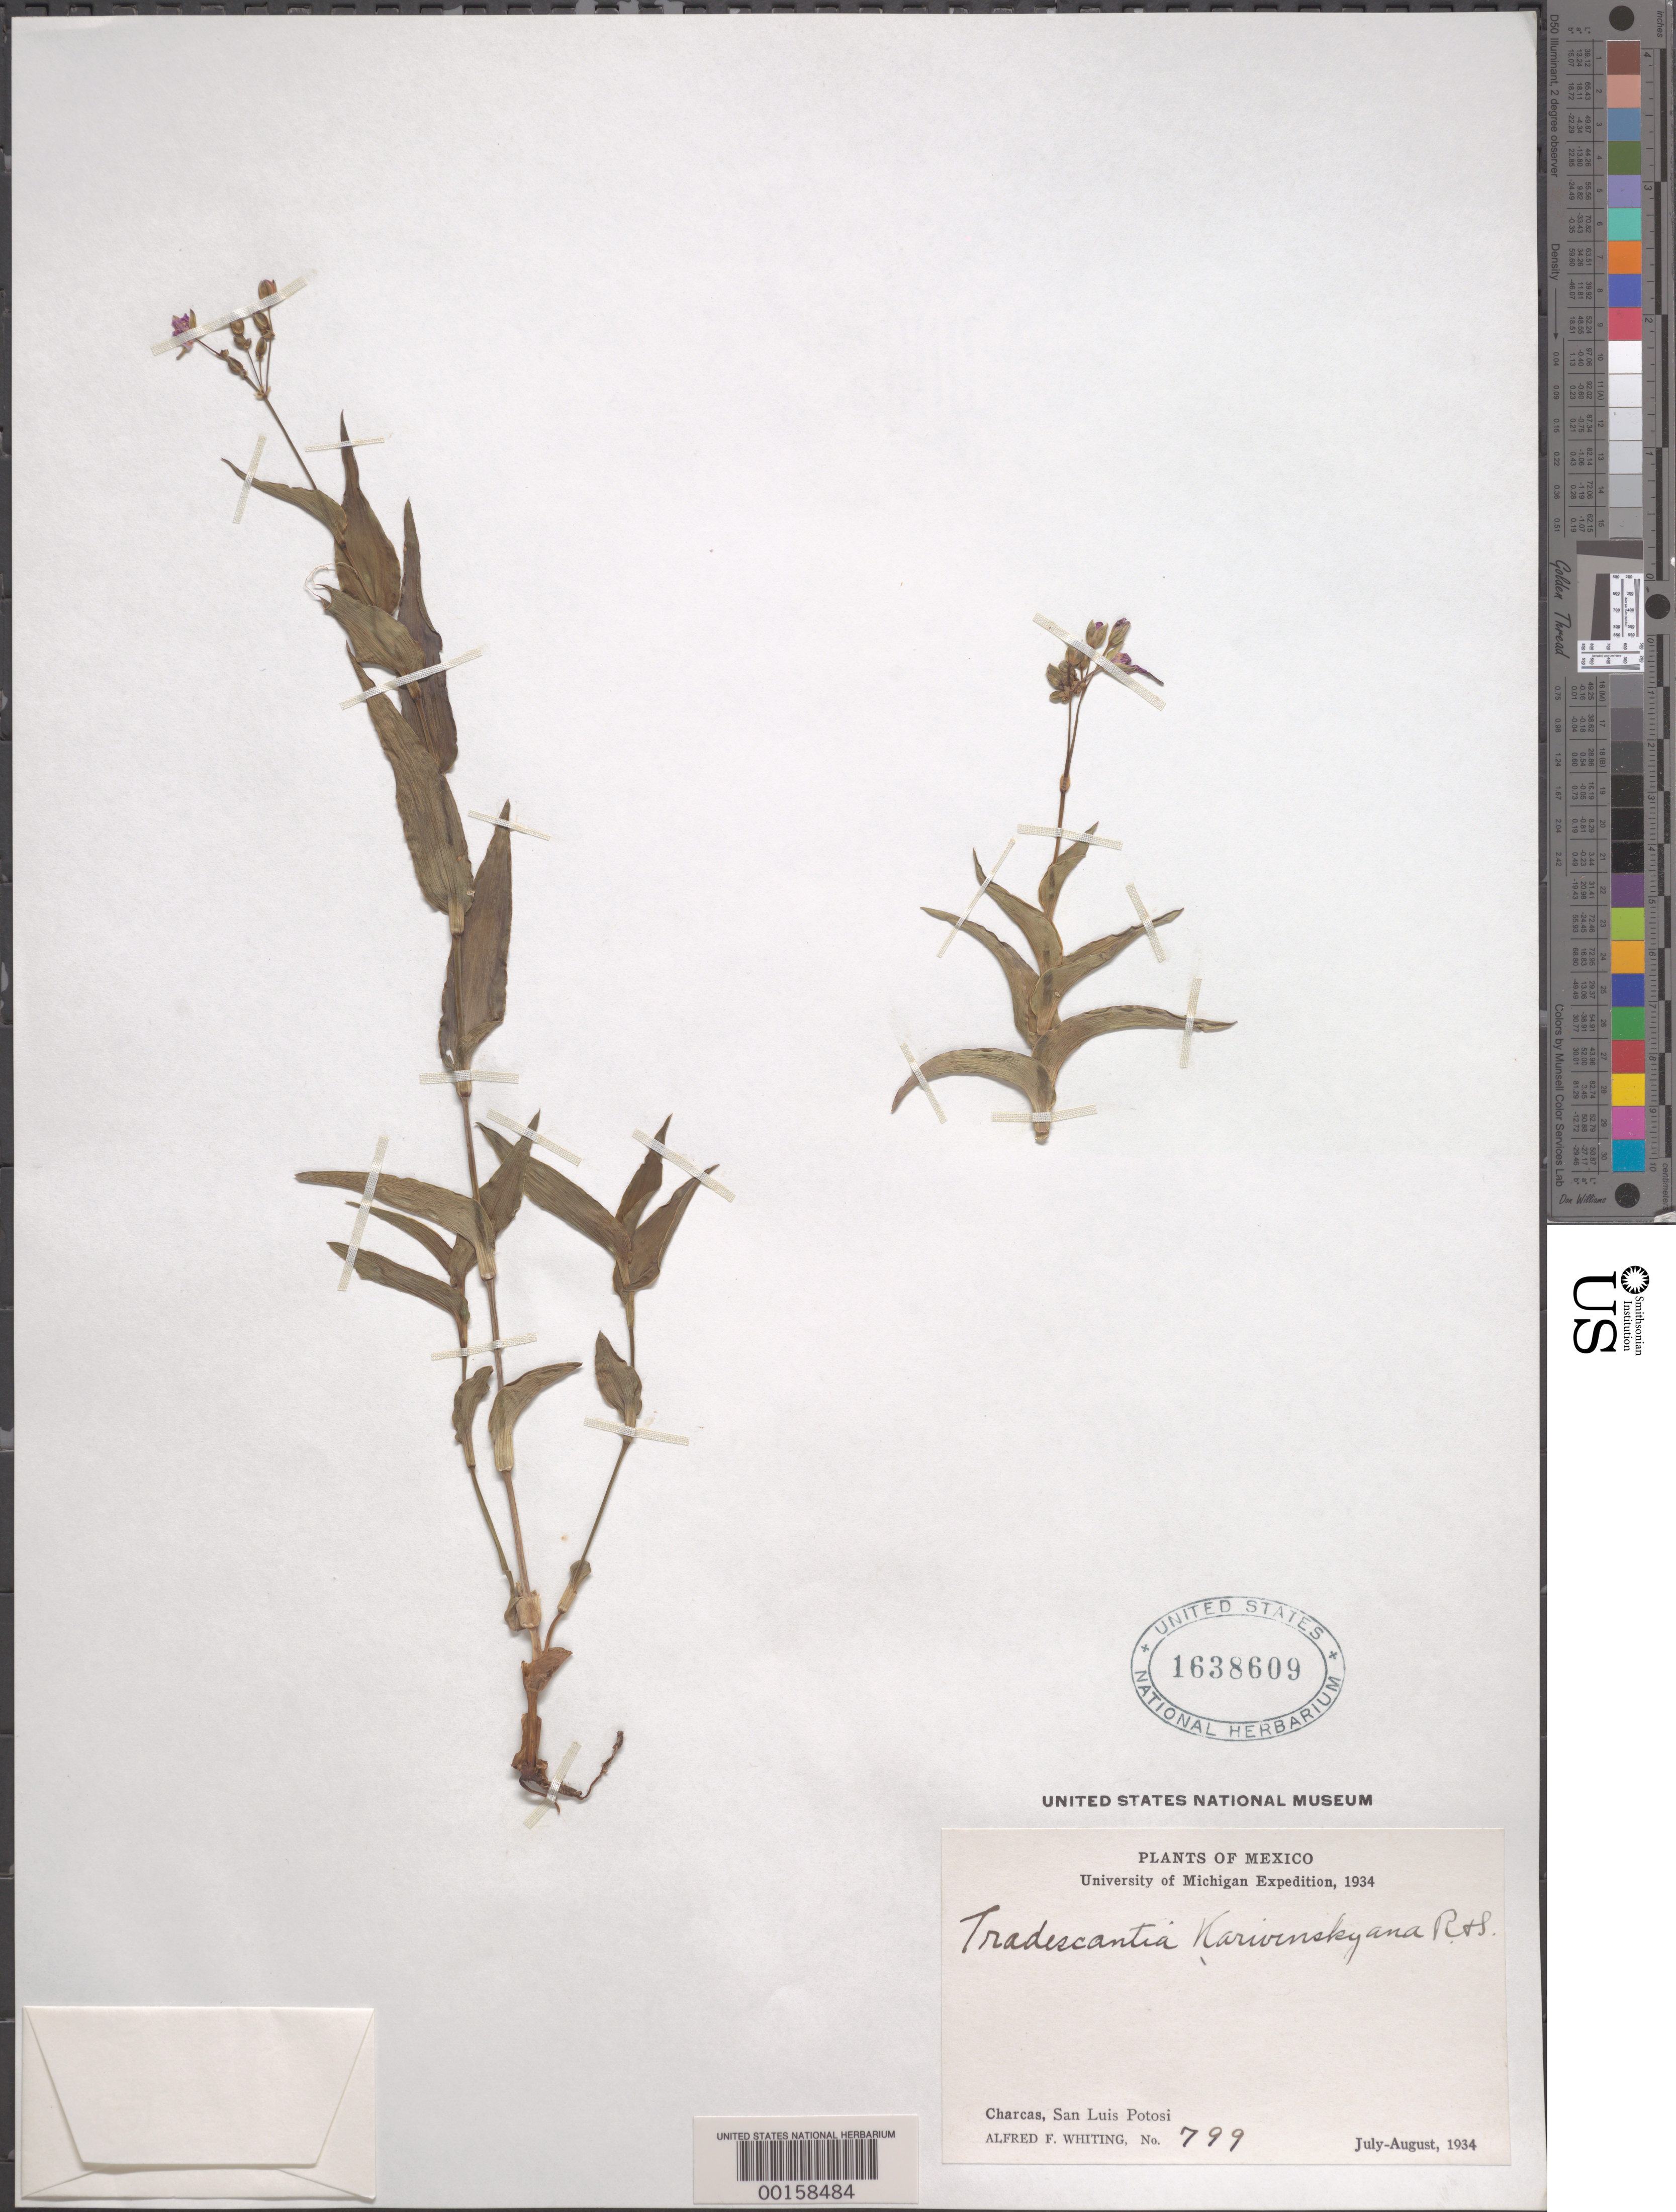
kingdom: Plantae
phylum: Tracheophyta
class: Liliopsida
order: Commelinales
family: Commelinaceae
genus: Gibasis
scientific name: Gibasis karwinskyana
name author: (Schult. & Schult. f.) Rohweder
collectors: A. F. Whiting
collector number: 799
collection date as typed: Jul 1934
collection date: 1934-07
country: Mexico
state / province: San Luis Potosí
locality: Charcas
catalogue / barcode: US 1638609